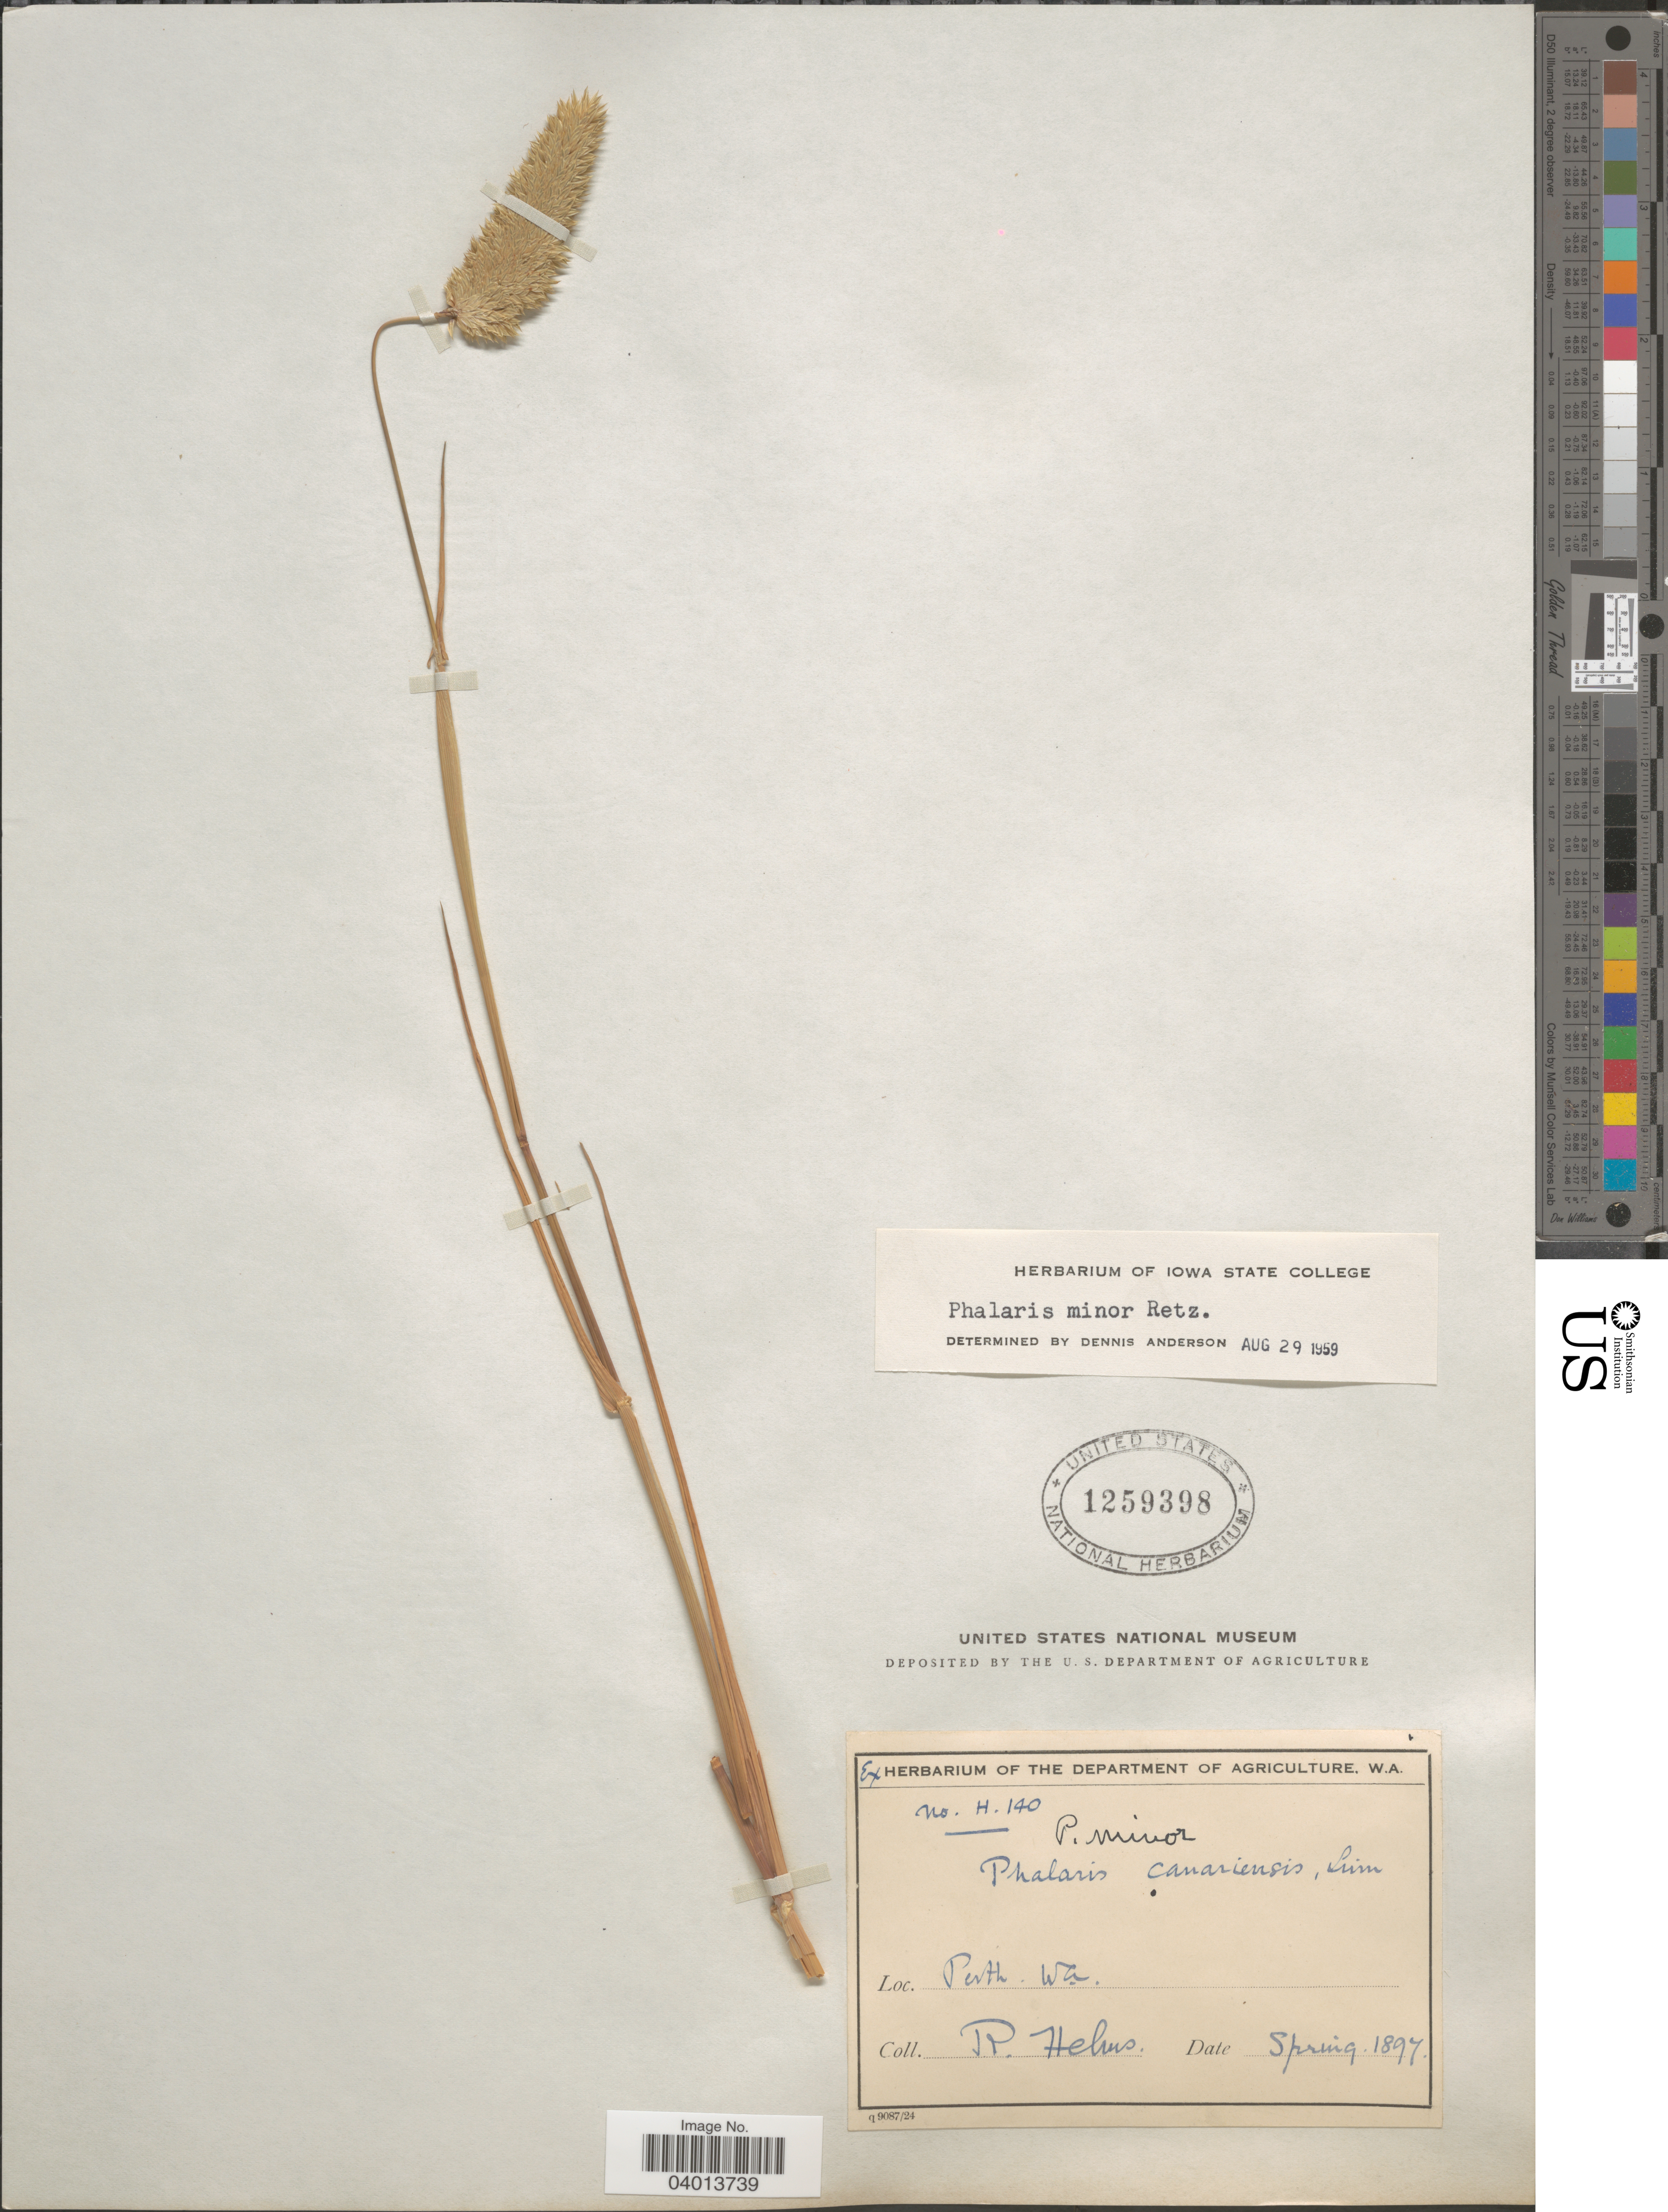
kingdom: Plantae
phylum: Tracheophyta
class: Liliopsida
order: Poales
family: Poaceae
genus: Phalaris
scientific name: Phalaris minor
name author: Retz.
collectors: R. Helms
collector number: H. 140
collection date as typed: Spring 1897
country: Australia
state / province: Western Australia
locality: Perth. W.A.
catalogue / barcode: US 1259398